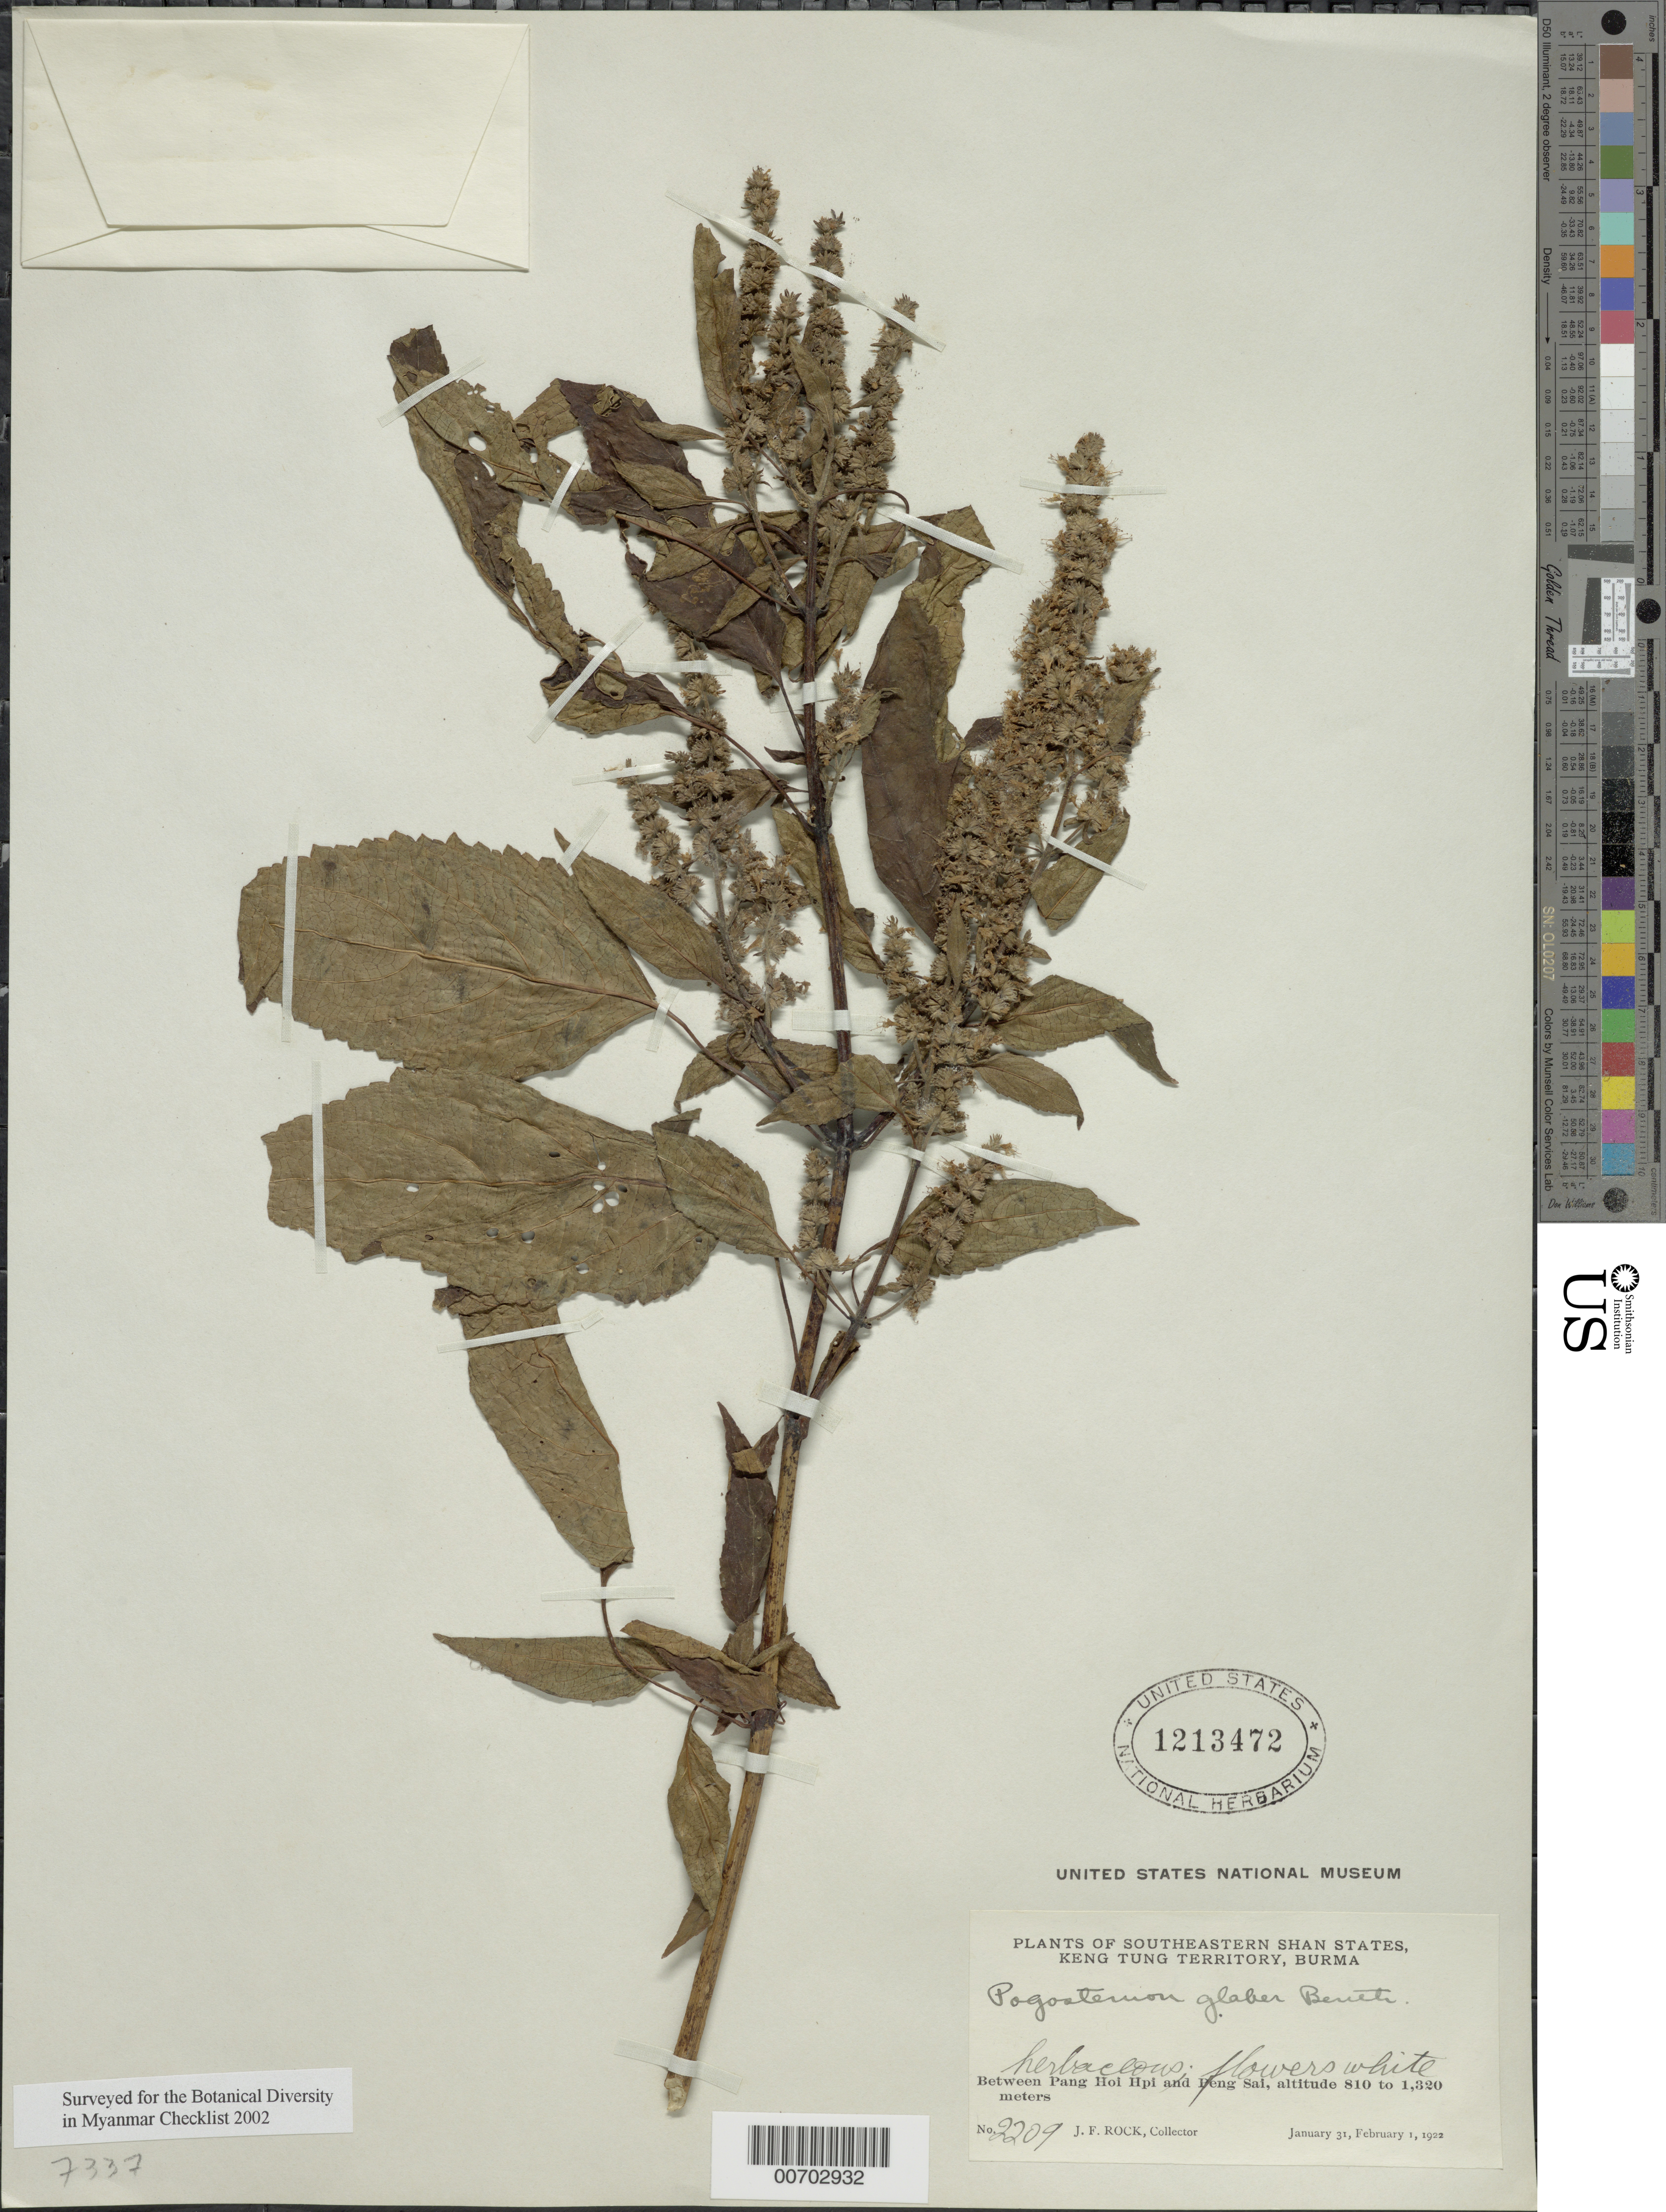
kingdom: Plantae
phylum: Tracheophyta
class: Magnoliopsida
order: Lamiales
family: Lamiaceae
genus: Pogostemon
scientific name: Pogostemon glaber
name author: Benth.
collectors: J. F. Rock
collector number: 2209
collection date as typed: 31 Jan 1922 to 01 Feb 1922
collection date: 1922-01-31/1922-02-01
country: Myanmar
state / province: Shan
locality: Southeastern Shan States, Keng Tung Terr., betw. Pang Hoi Hpi and Peng Sai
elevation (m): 810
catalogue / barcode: US 1213472